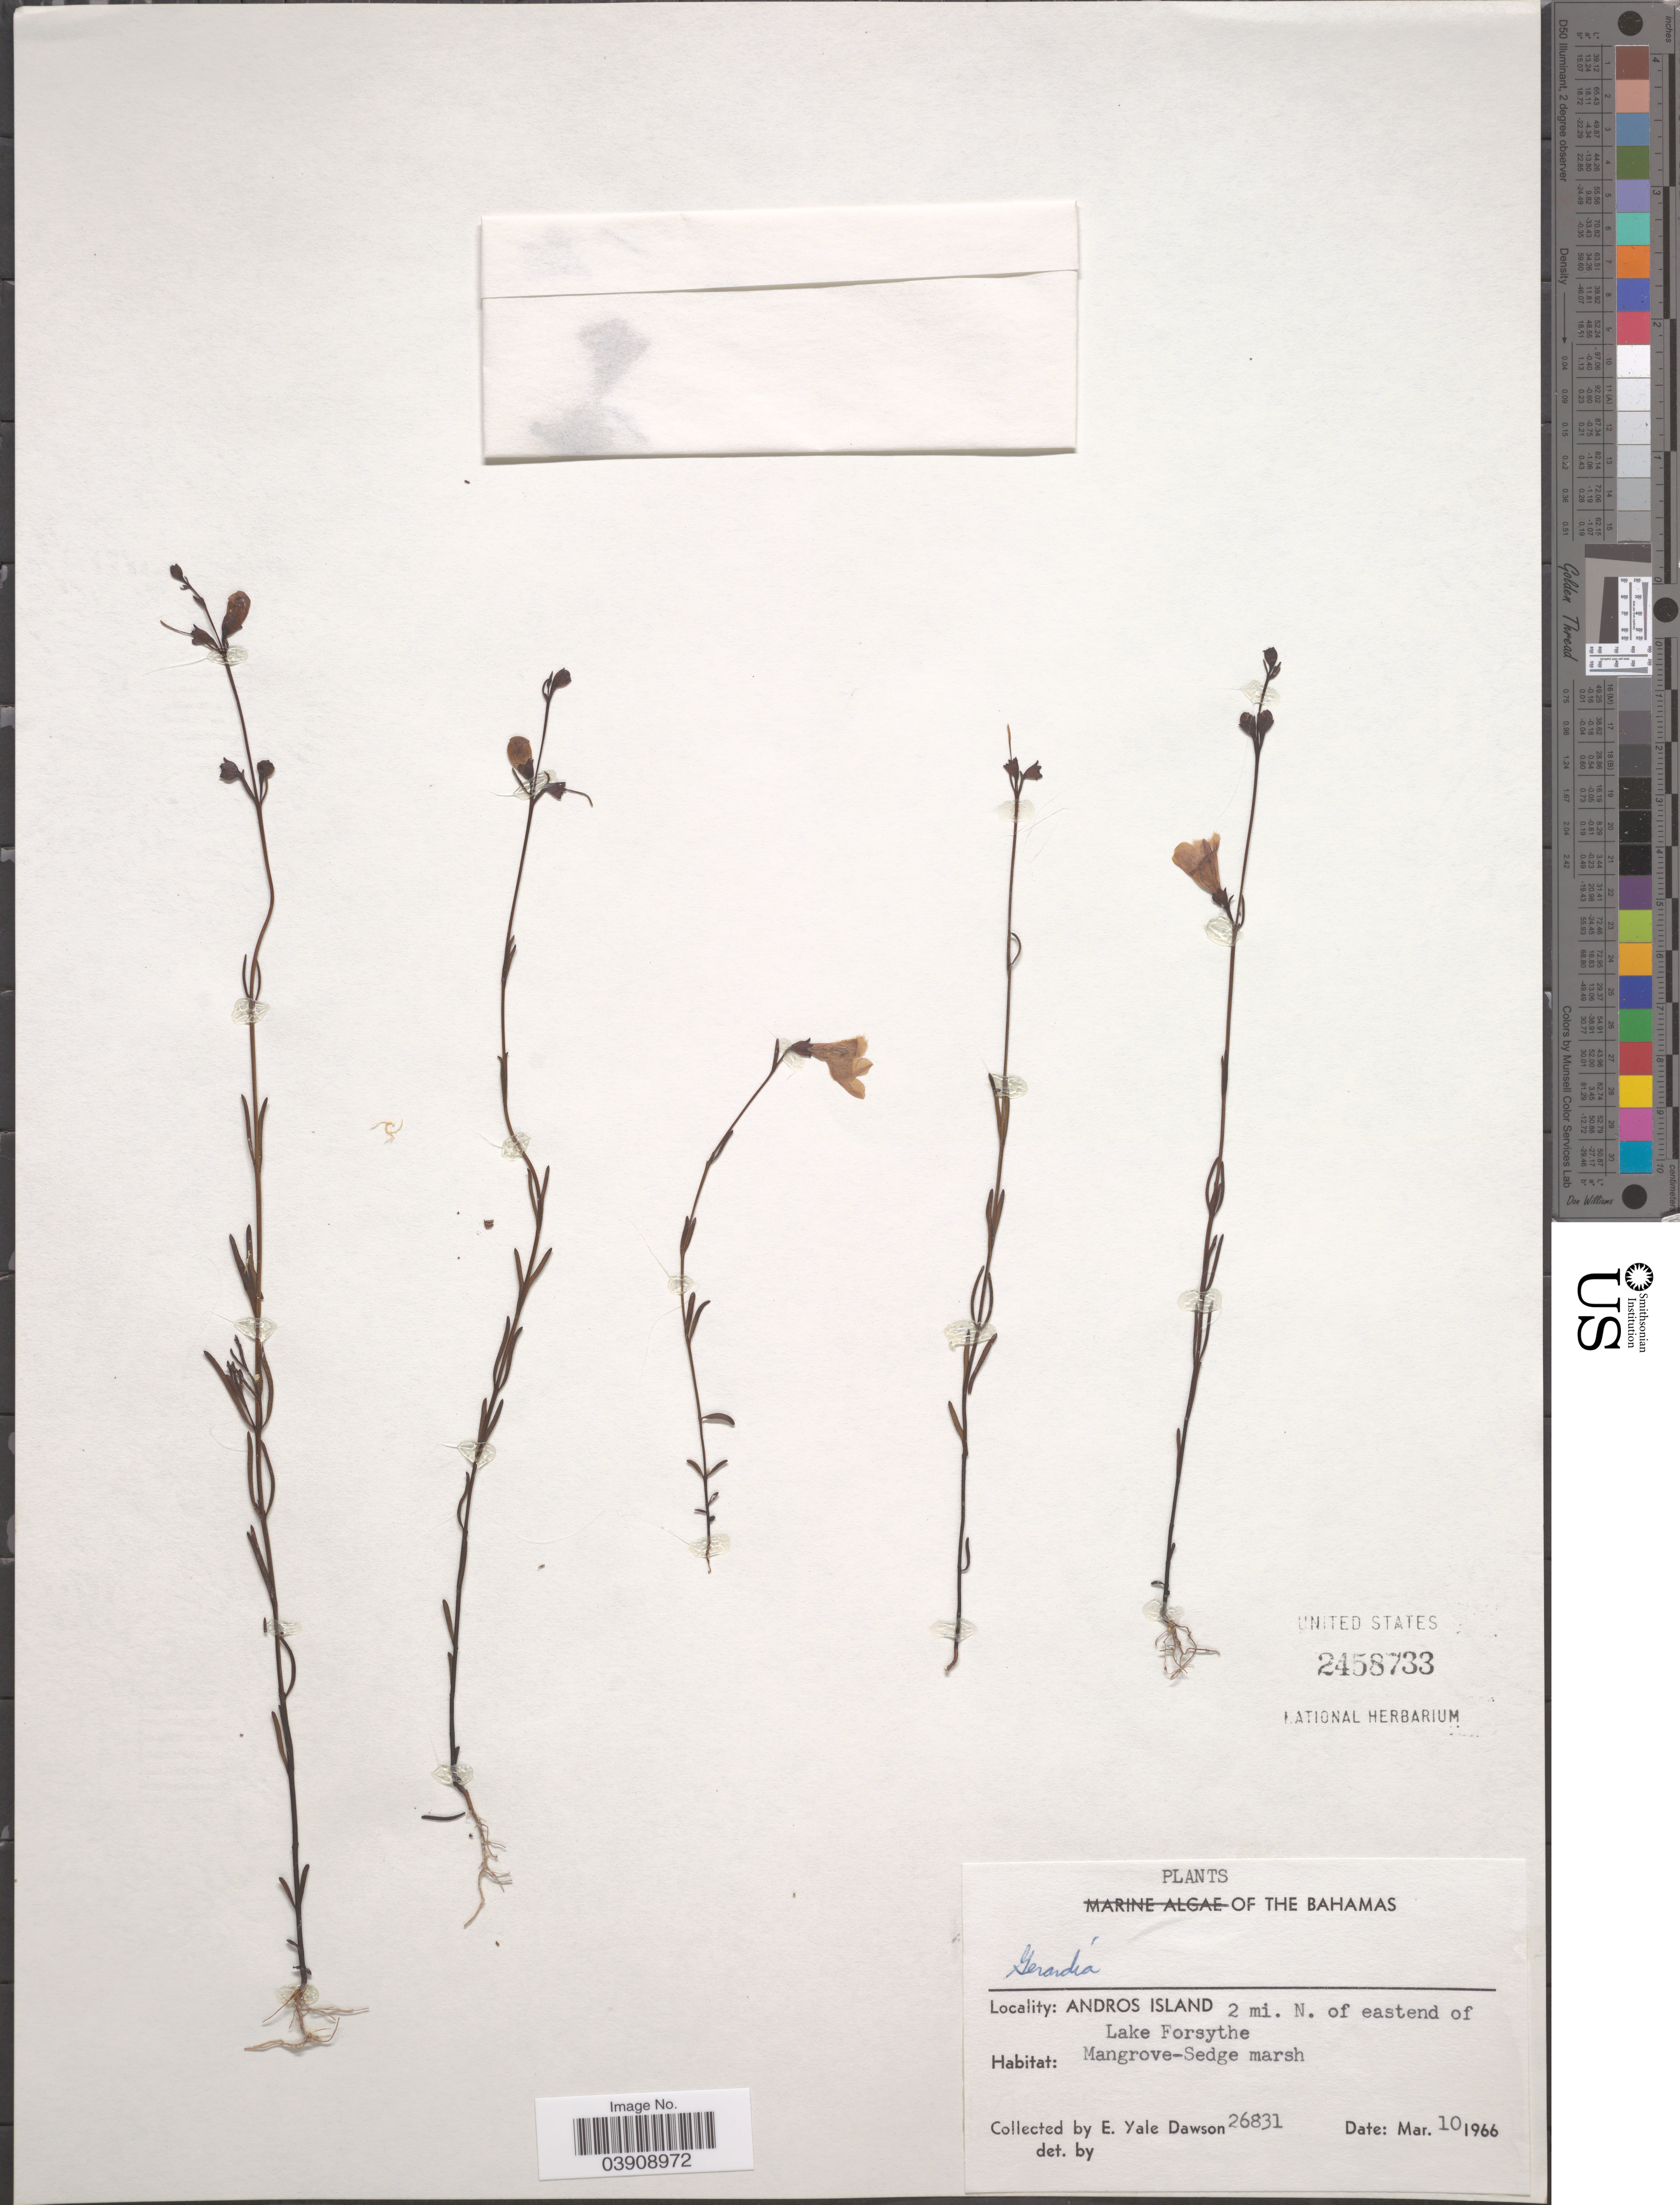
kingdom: Plantae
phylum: Tracheophyta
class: Magnoliopsida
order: Lamiales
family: Orobanchaceae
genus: Agalinis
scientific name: Agalinis maritima var. grandiflora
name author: (Benth.) Pennell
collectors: N. Yensen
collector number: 26831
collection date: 1966-03-10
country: Bahamas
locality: Andros Island 2 mi. N. of eastend of Lake Forsythe.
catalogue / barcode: US 2458733